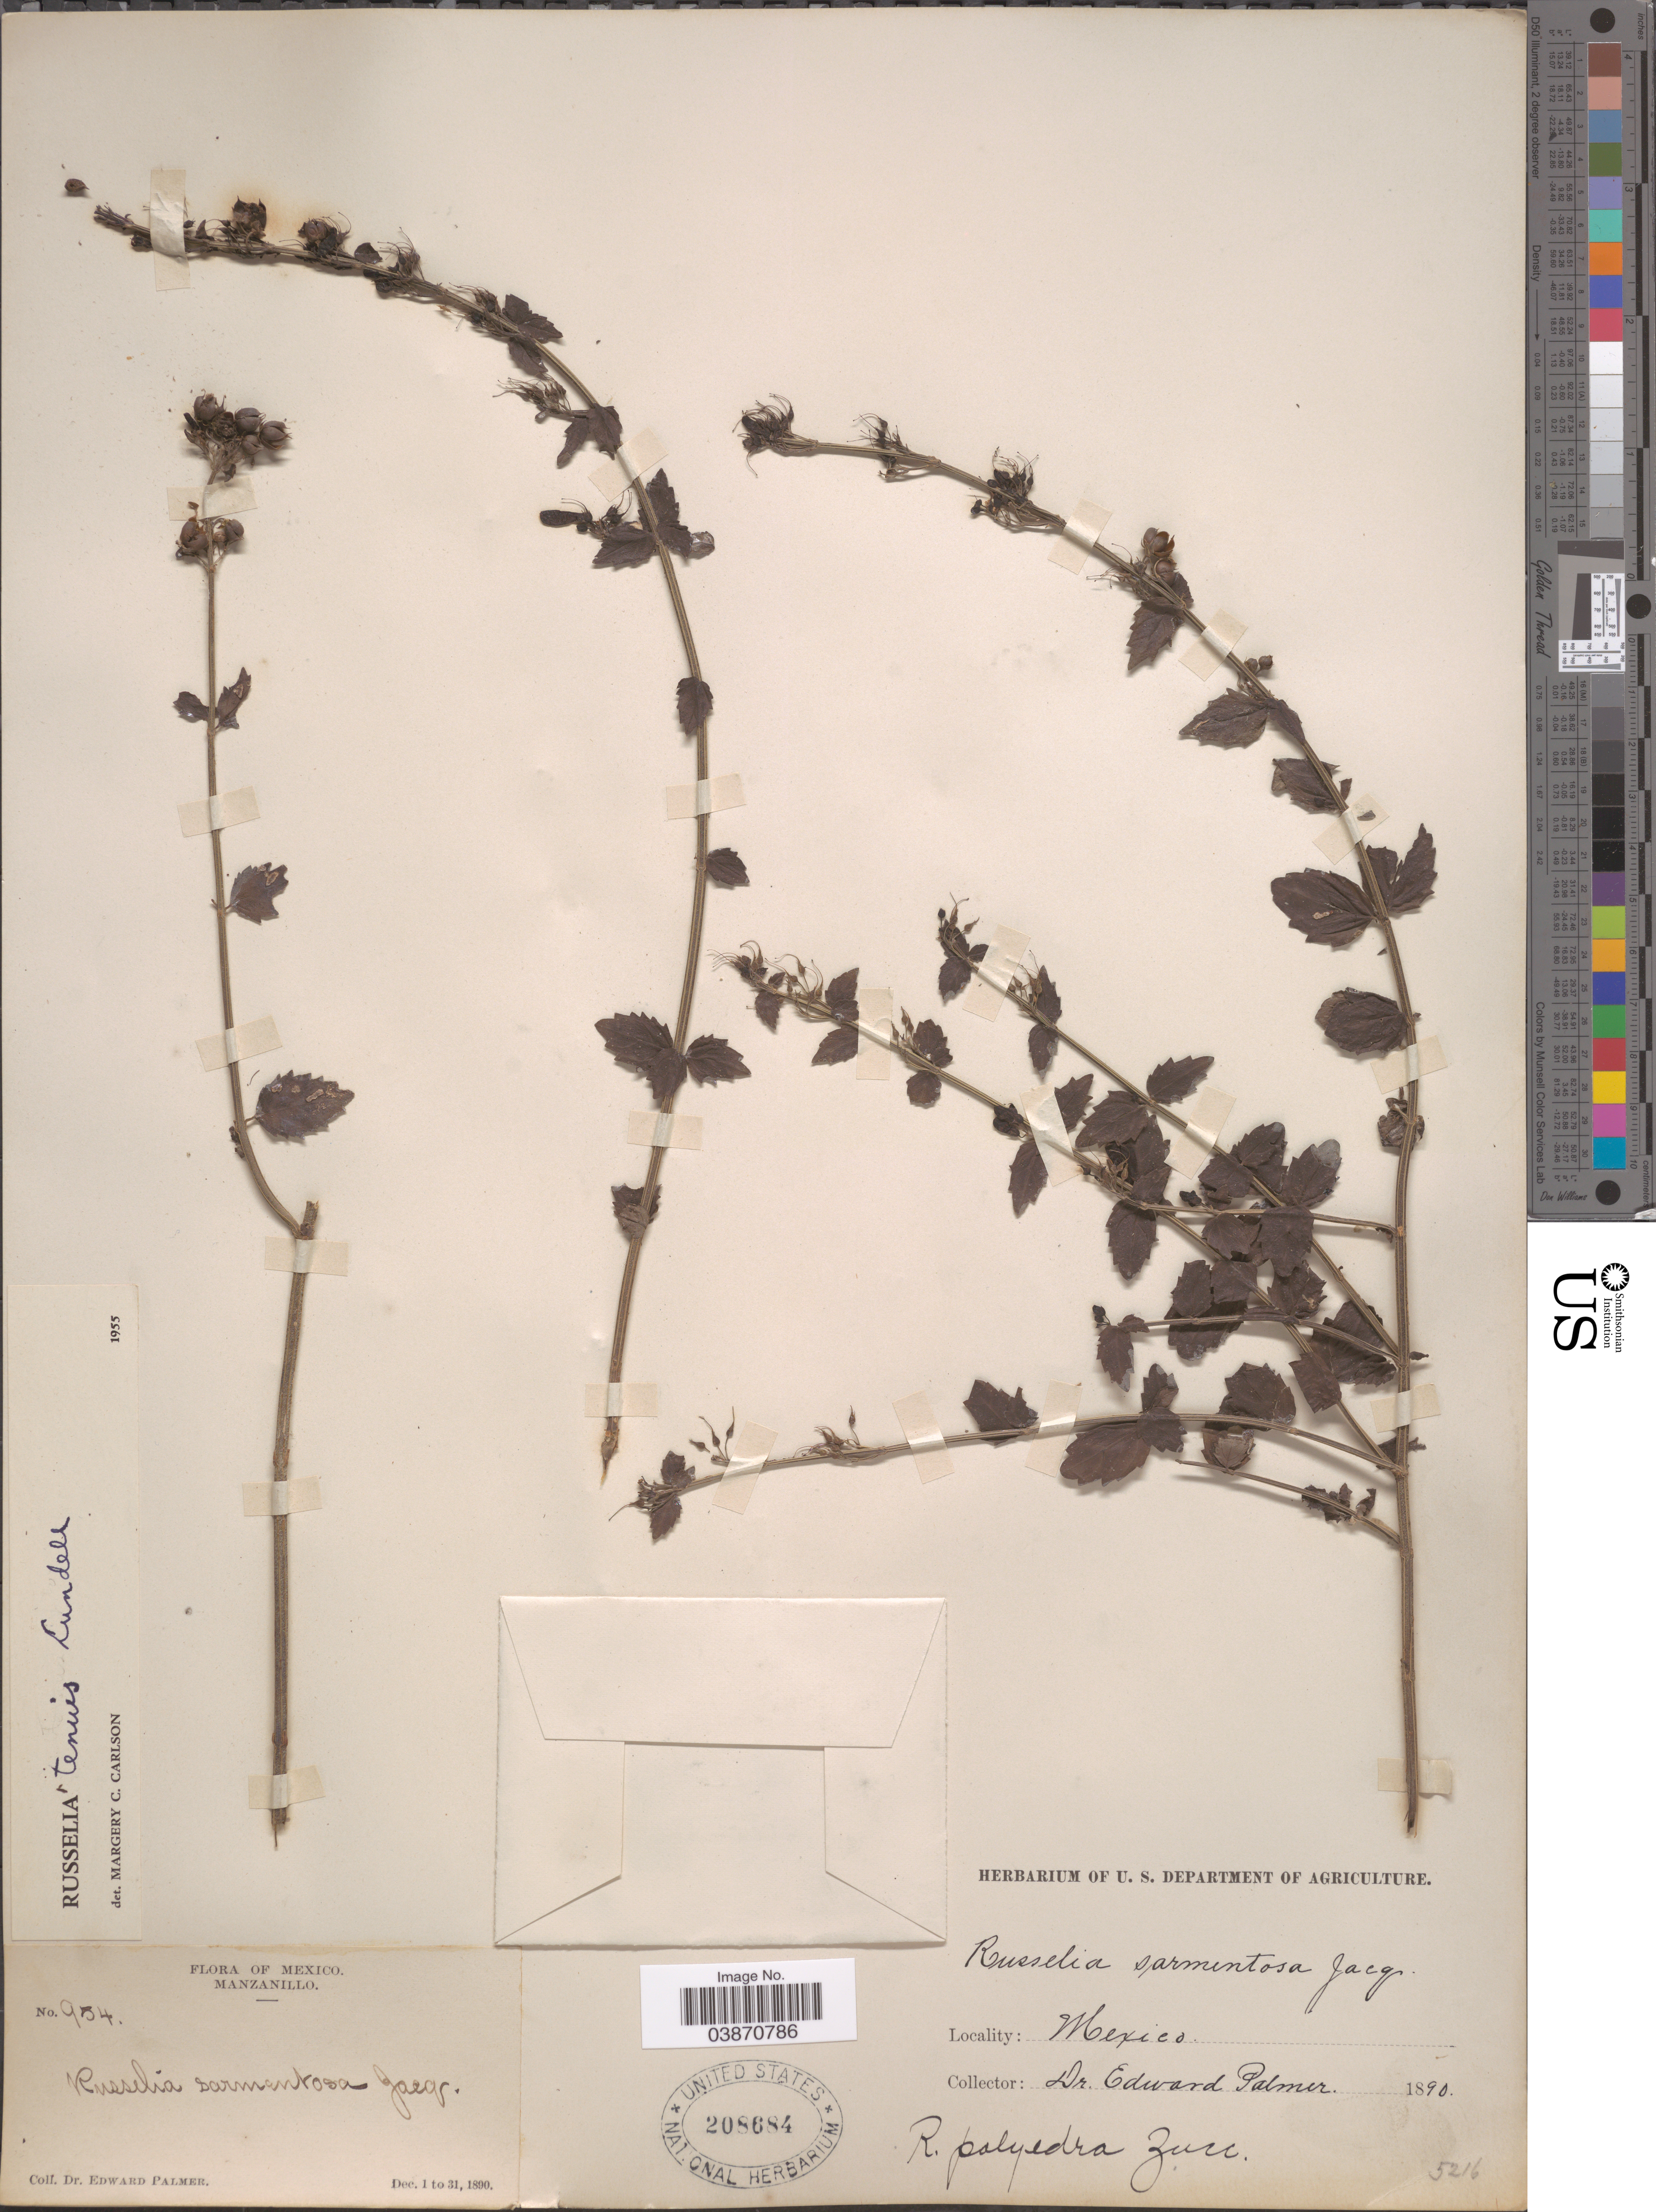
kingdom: Plantae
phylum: Tracheophyta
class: Magnoliopsida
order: Lamiales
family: Plantaginaceae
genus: Russelia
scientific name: Russelia tenuis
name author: Lundell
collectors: E. Palmer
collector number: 954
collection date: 1890-12-01/1890-12-31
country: Mexico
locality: Manzanillo.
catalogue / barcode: US 208684